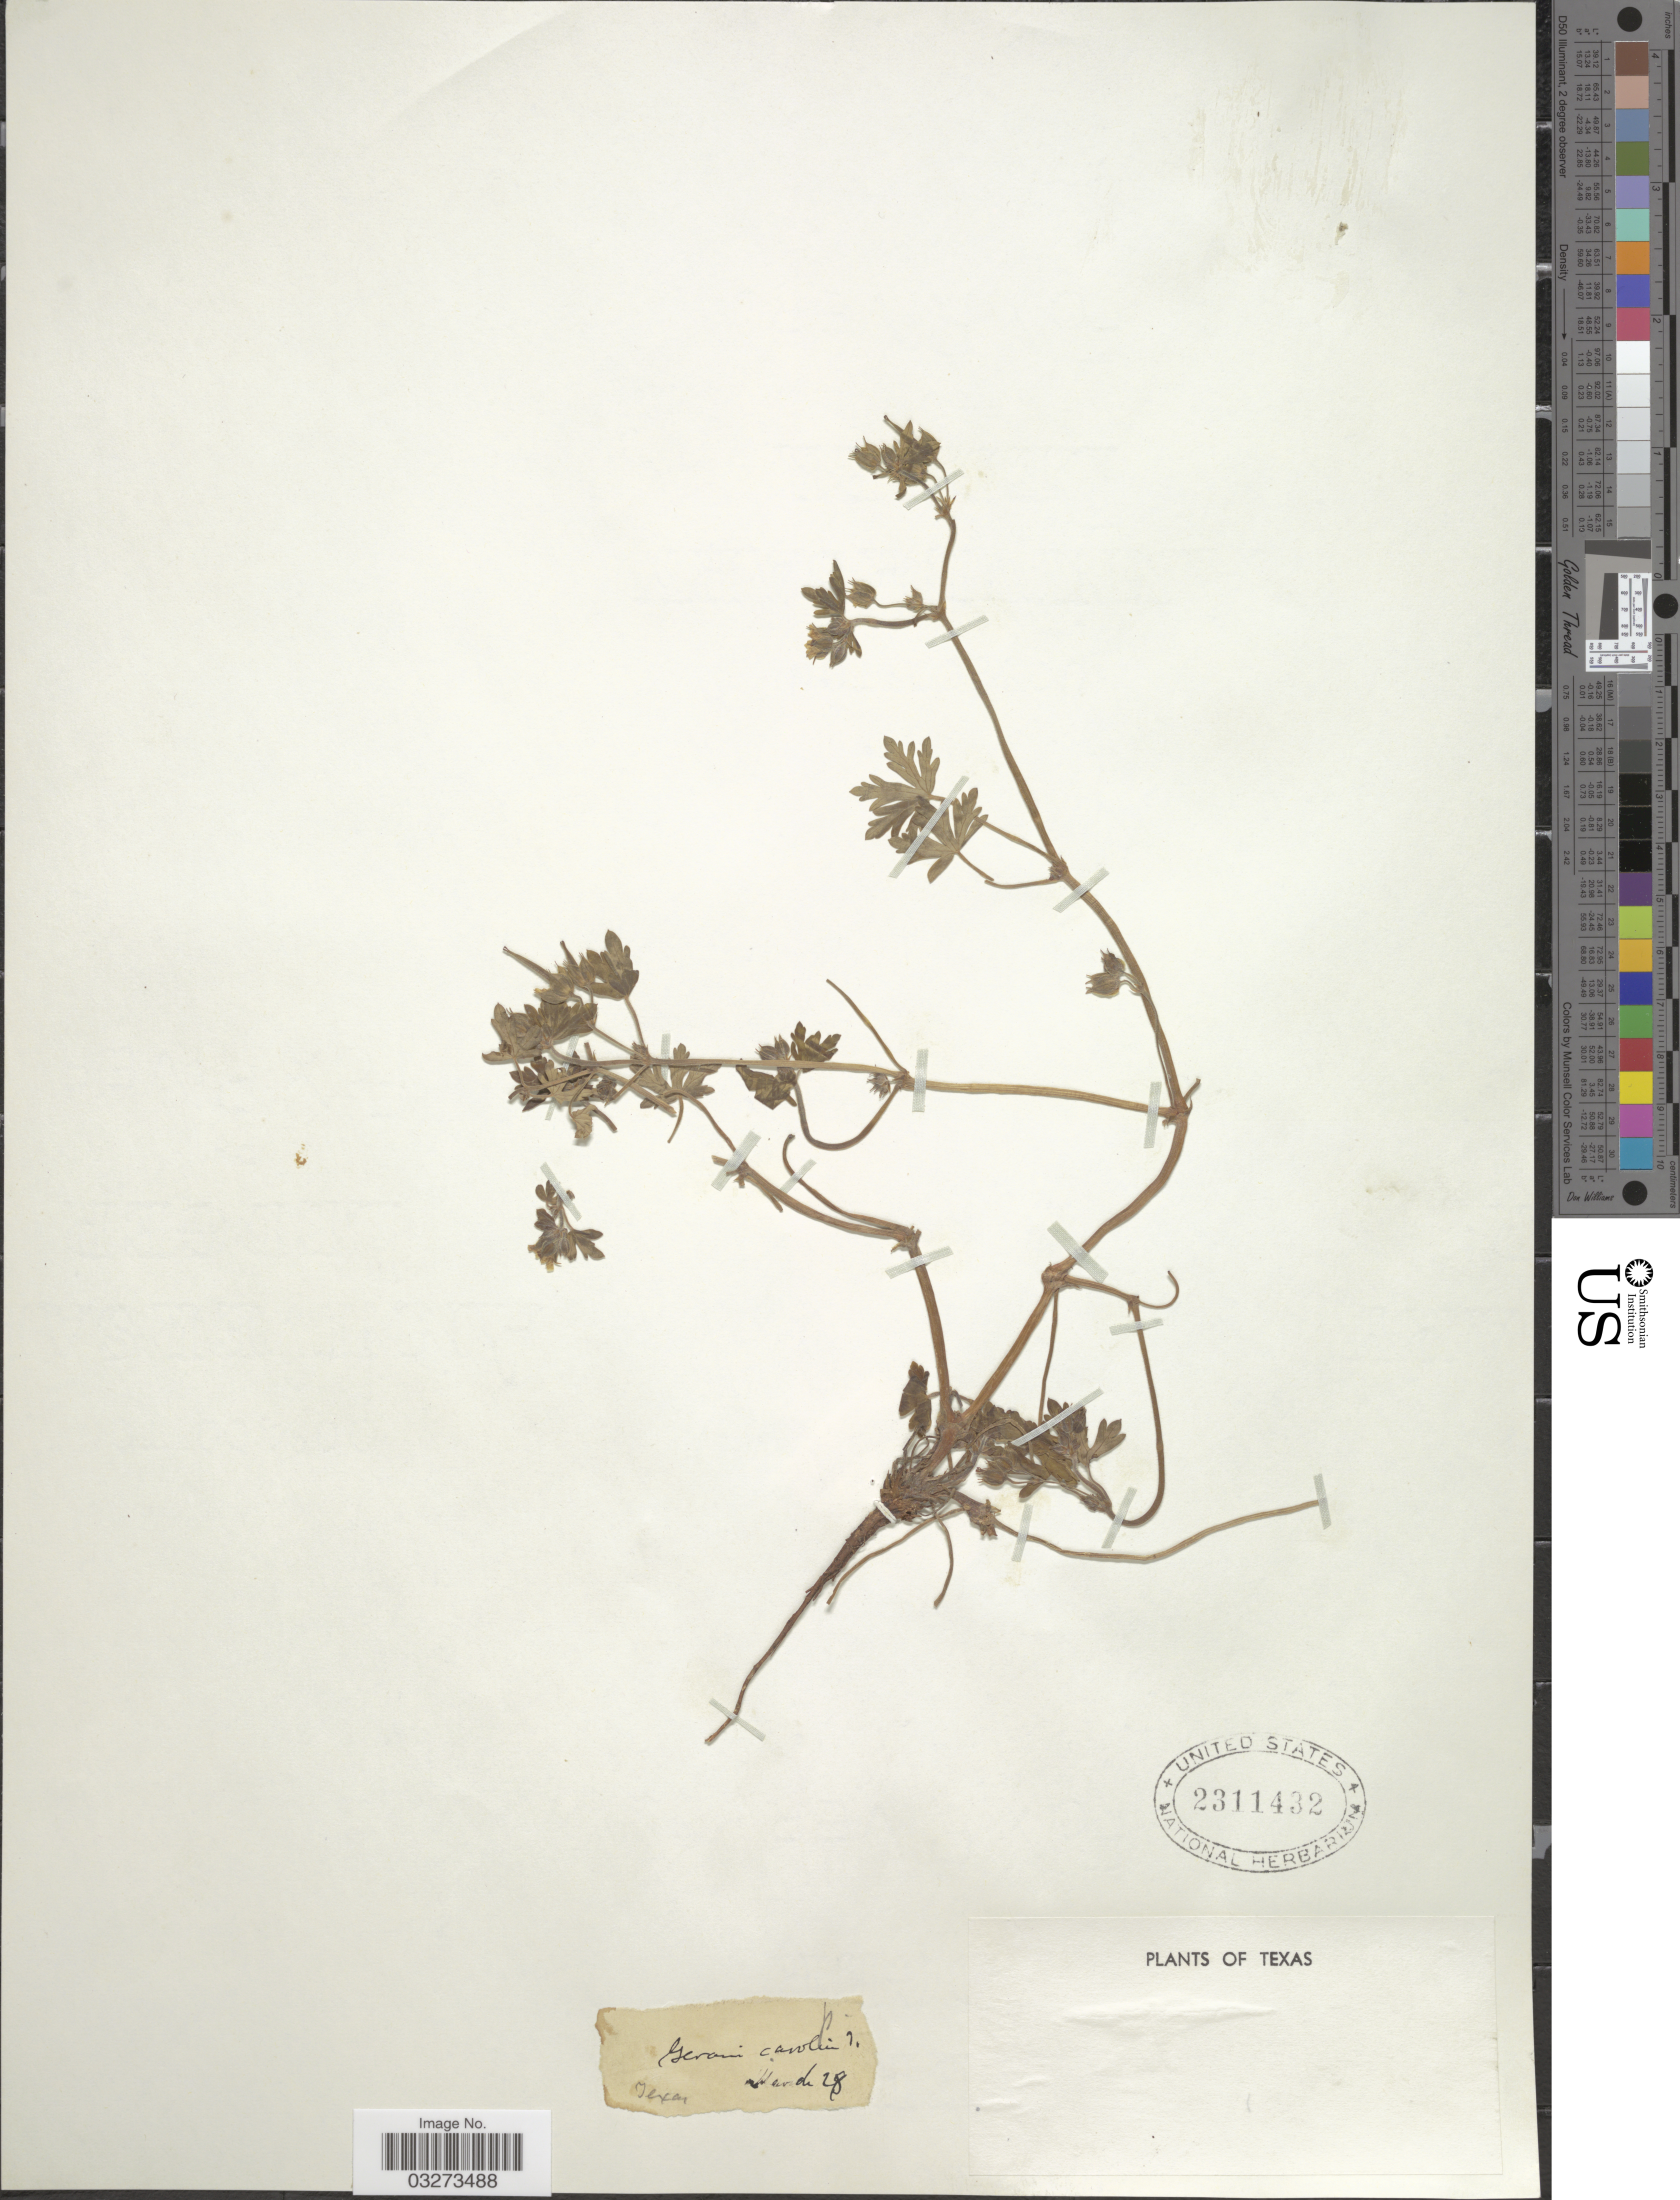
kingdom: Plantae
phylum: Tracheophyta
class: Magnoliopsida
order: Geraniales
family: Geraniaceae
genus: Geranium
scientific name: Geranium carolinianum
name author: L.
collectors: Havard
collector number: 28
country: United States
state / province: Texas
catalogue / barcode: US 2311432